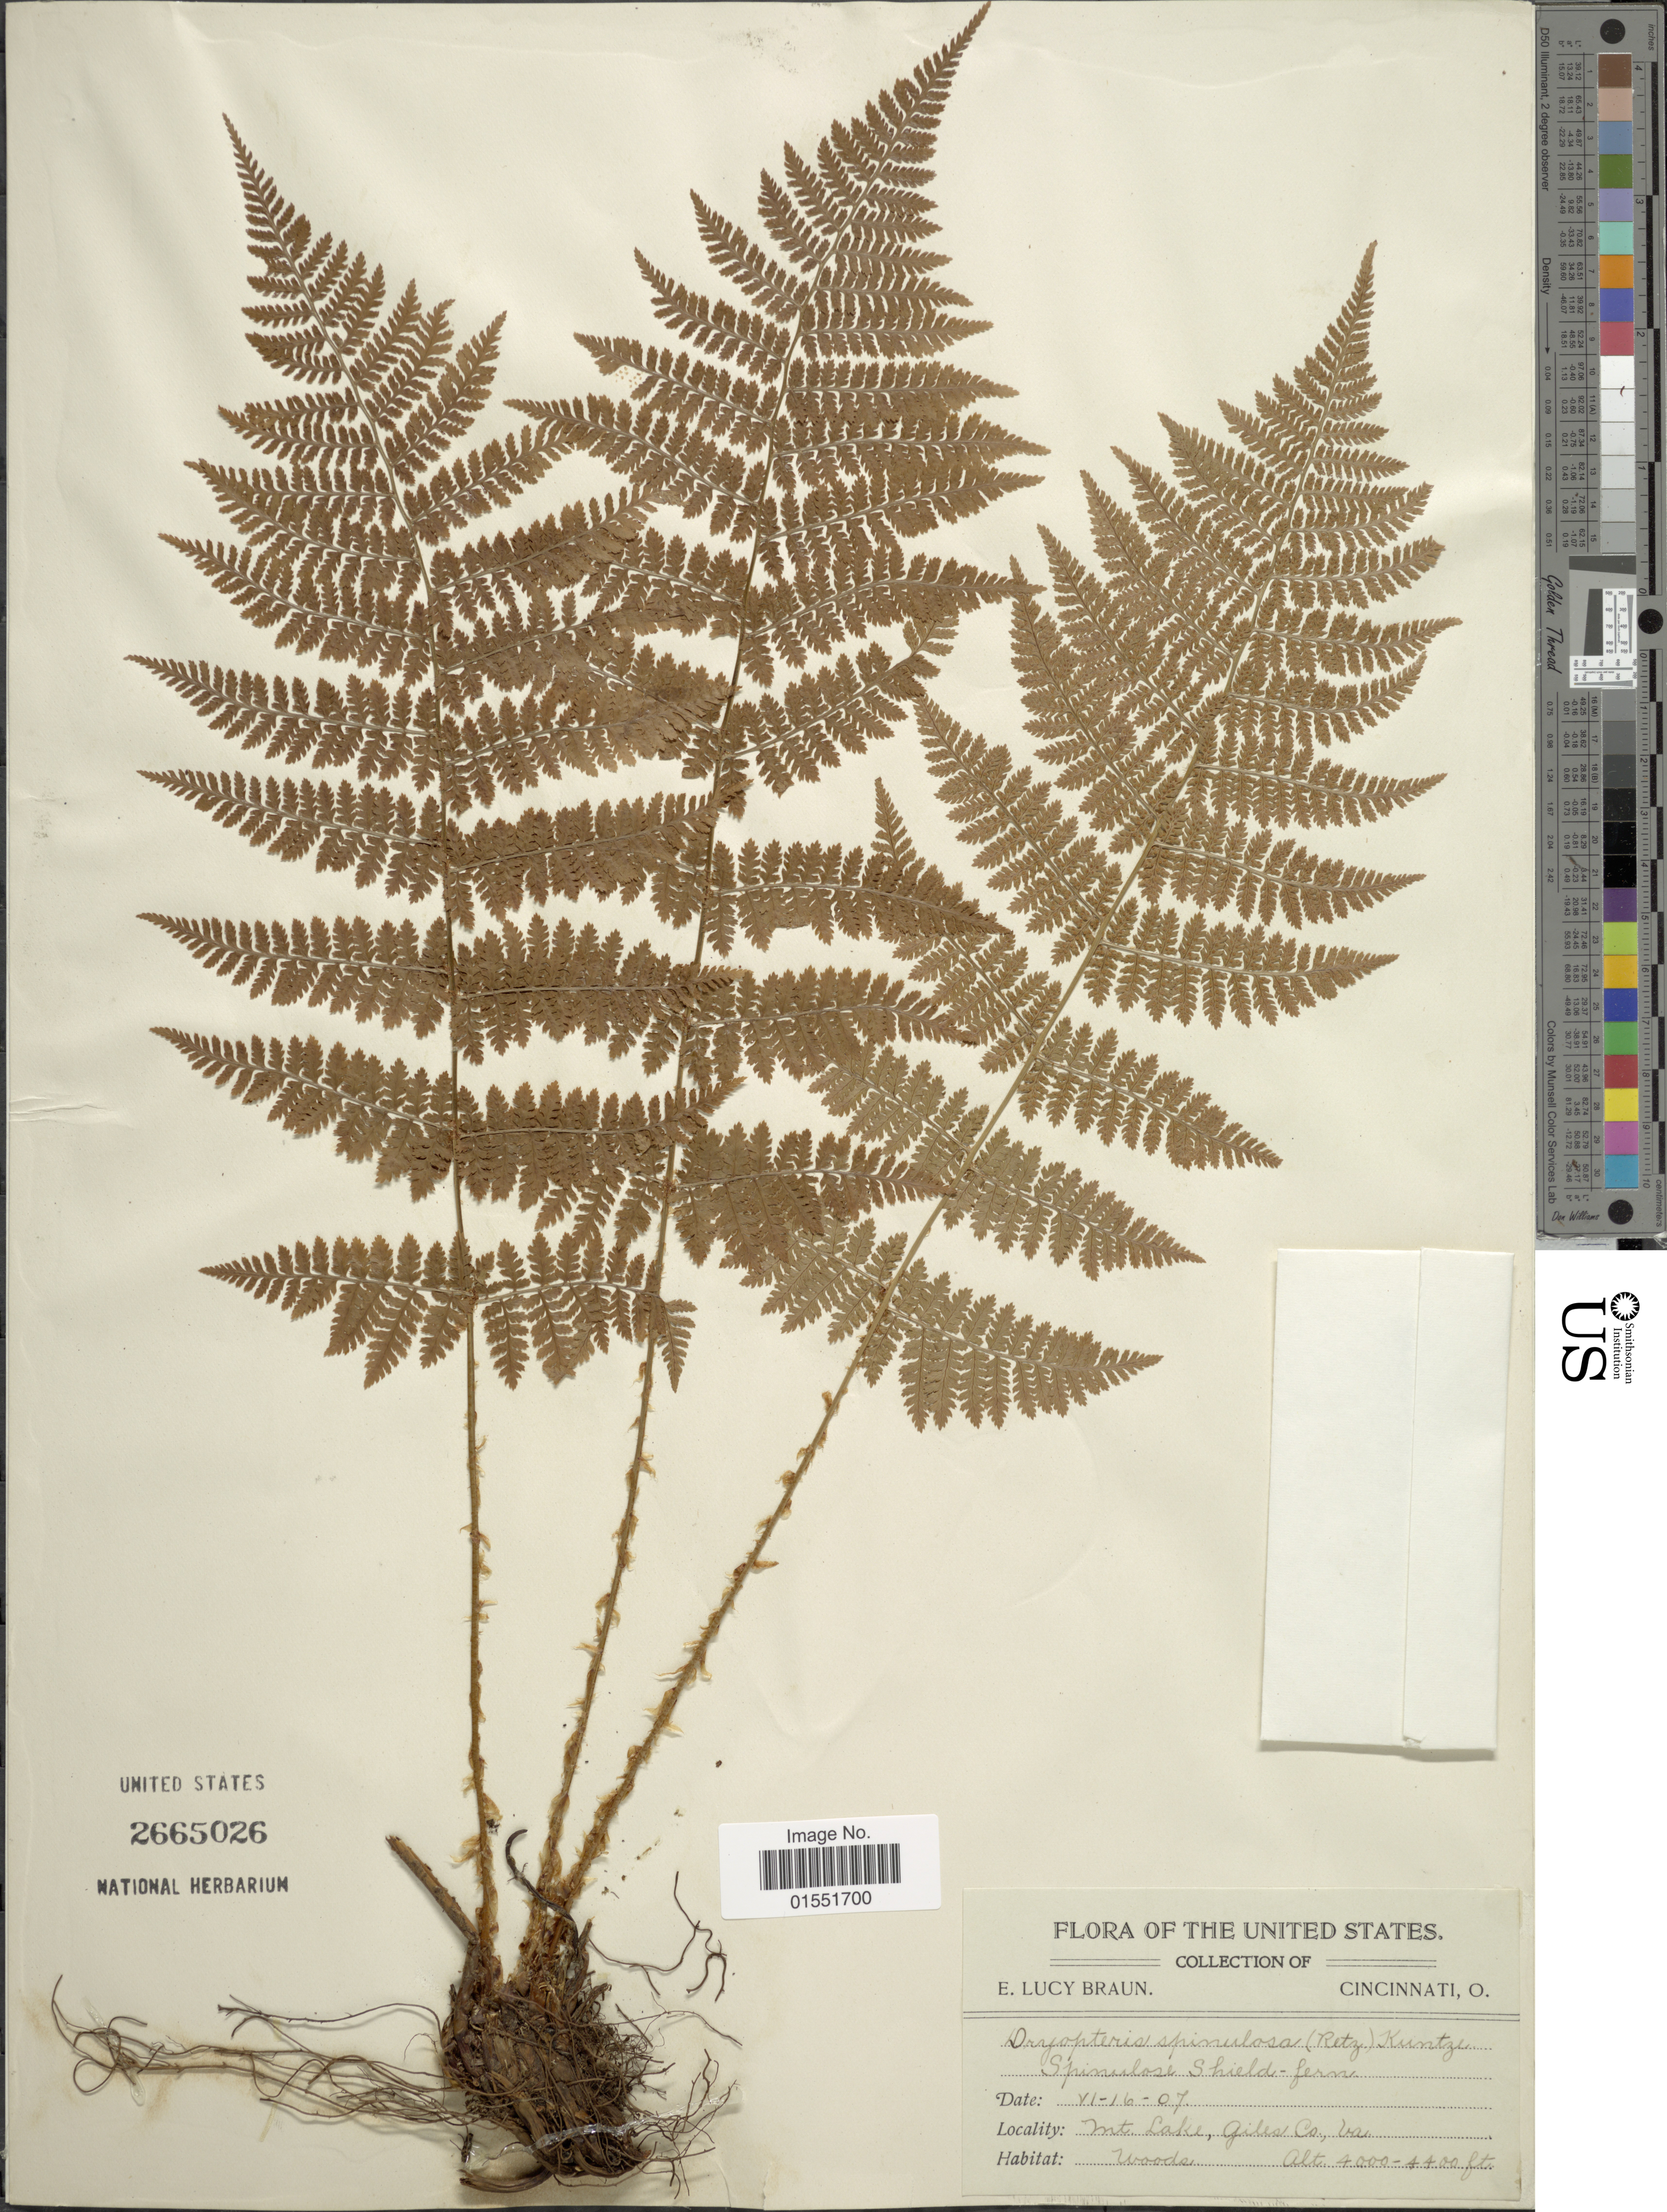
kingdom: Plantae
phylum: Tracheophyta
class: Polypodiopsida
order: Polypodiales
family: Dryopteridaceae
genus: Dryopteris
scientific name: Dryopteris intermedia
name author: (Muhl.) A. Gray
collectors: E. L. Braun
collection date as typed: Transcribed d/m/y: 16/6/7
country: United States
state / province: Virginia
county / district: Giles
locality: Mt. Lake, Giles Co.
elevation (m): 1219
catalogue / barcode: US 2665026